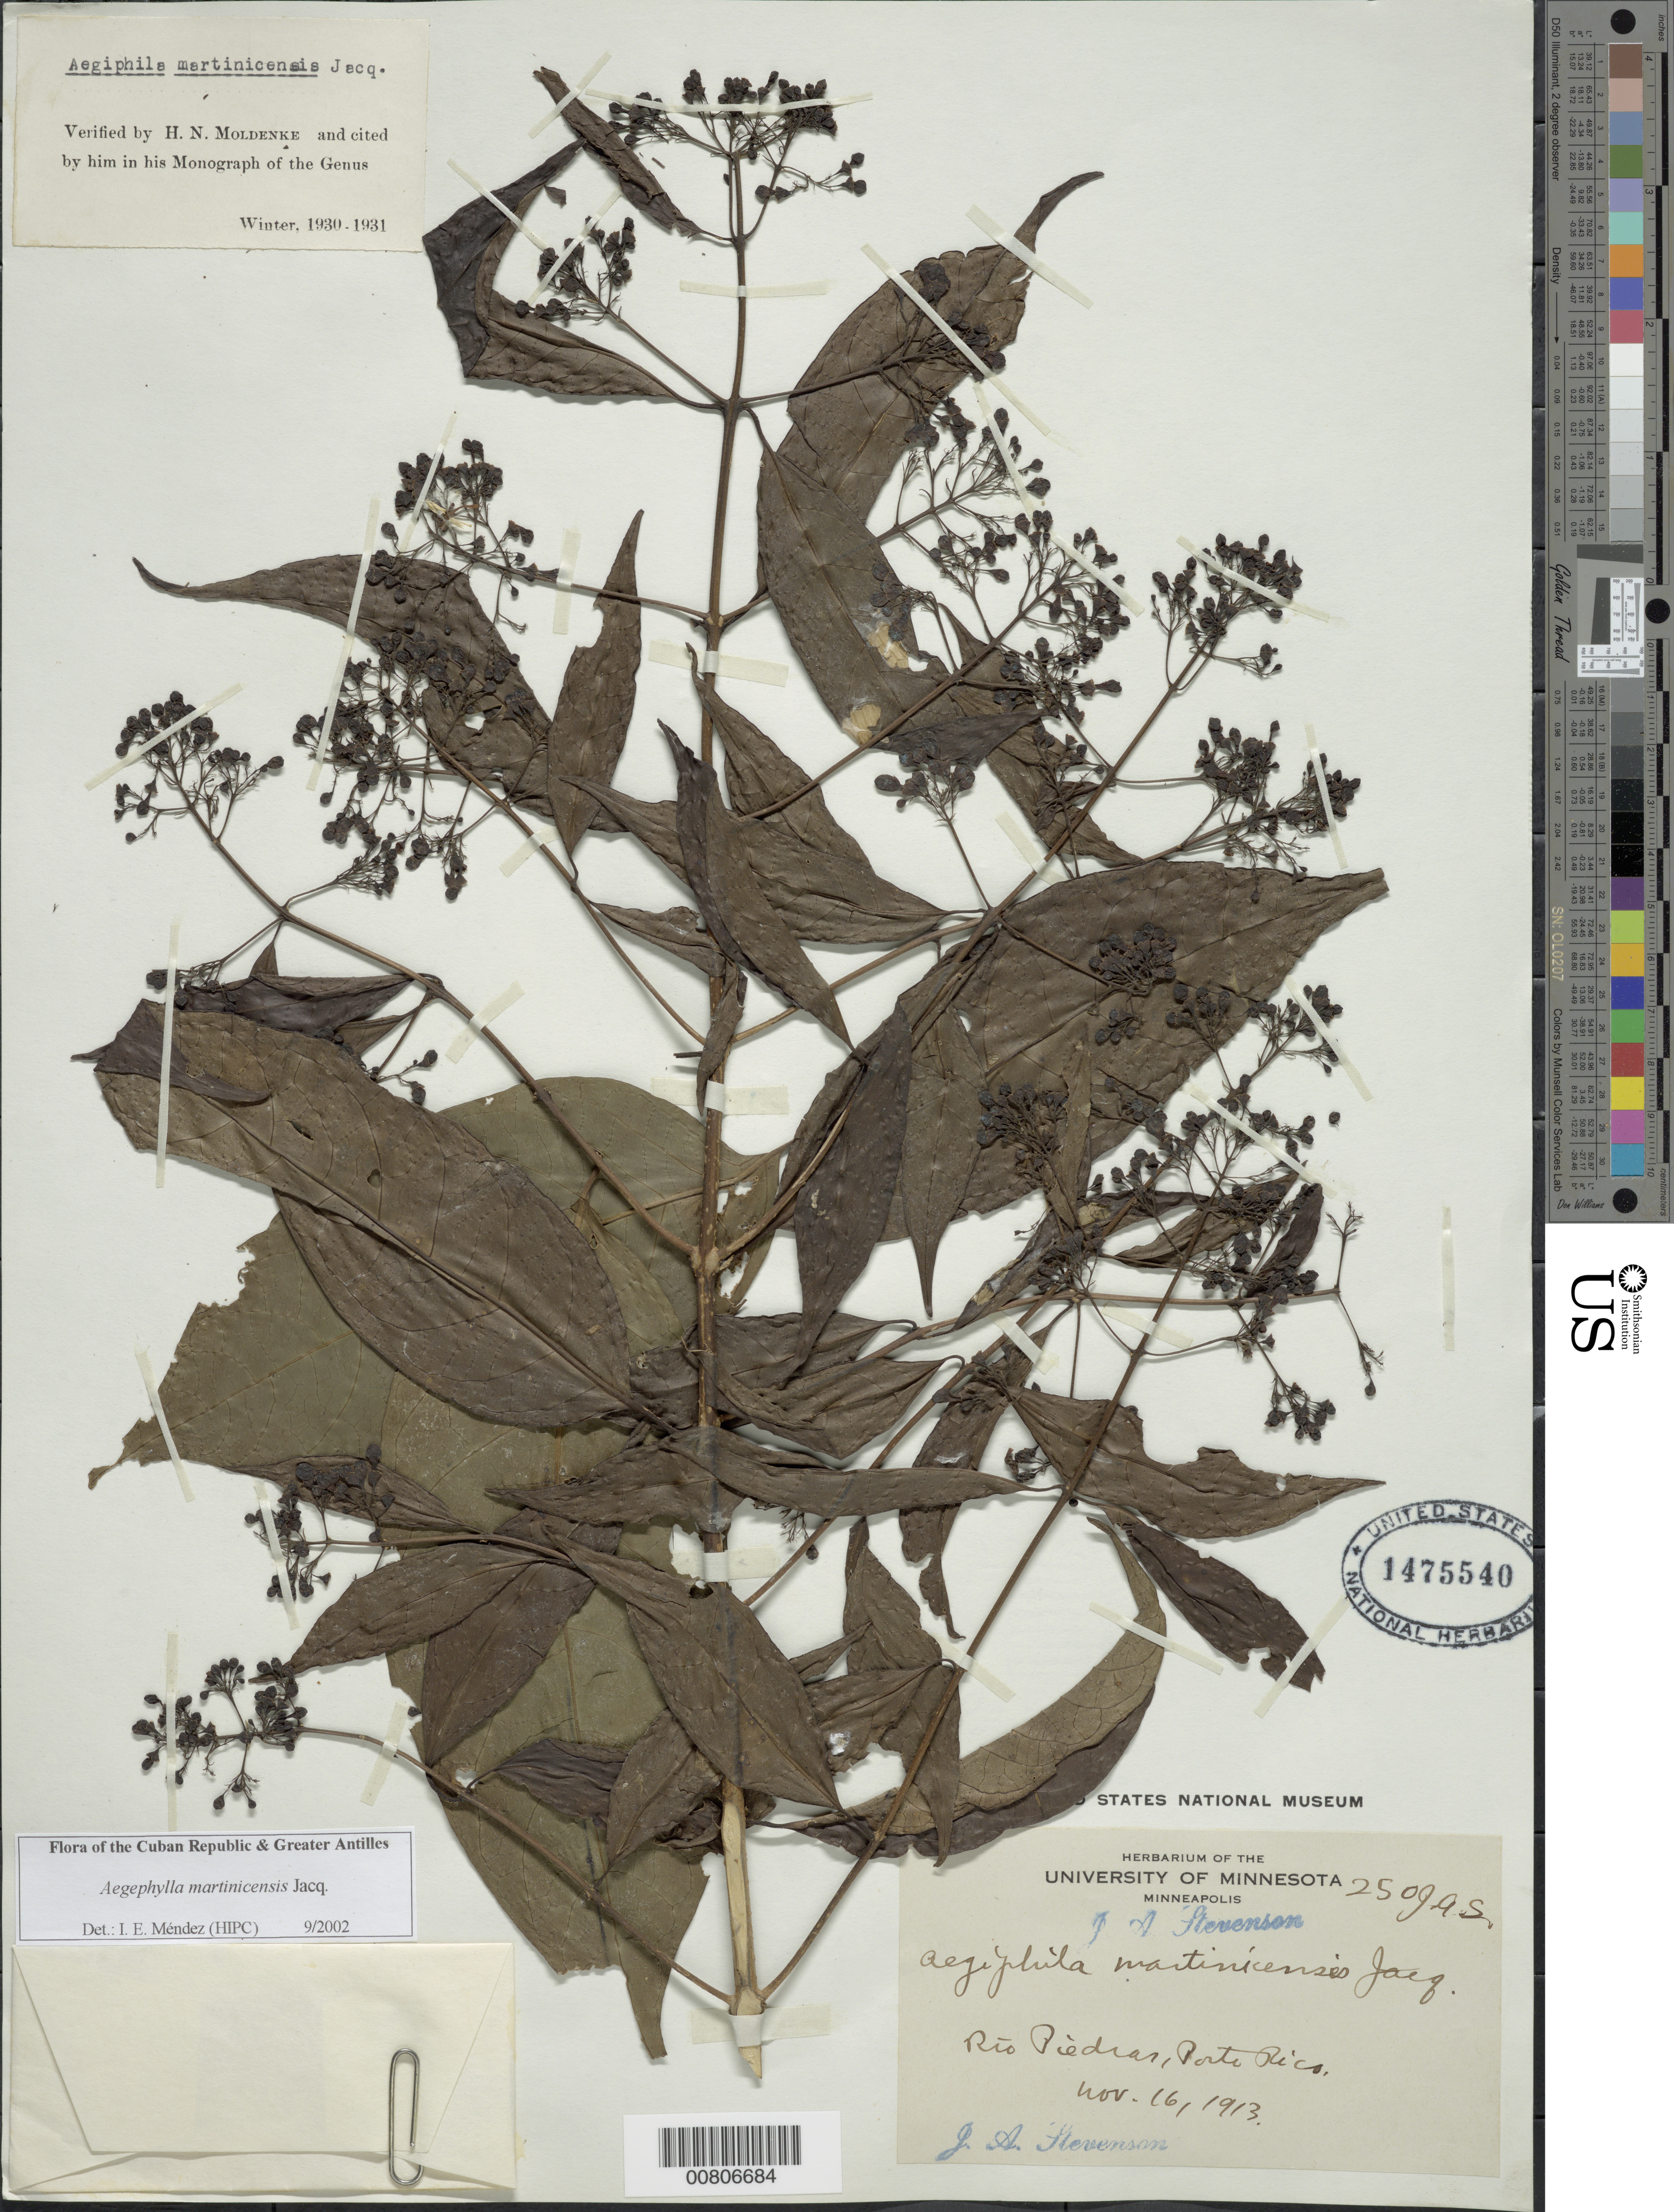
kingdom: Plantae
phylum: Tracheophyta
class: Magnoliopsida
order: Lamiales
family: Lamiaceae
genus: Aegiphila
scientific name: Aegiphila martinicensis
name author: Jacq.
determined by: Méndez, Isidro E., (HIPC)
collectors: J. Stevenson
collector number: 250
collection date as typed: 16 Nov 1913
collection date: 1913-11-16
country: Puerto Rico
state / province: San Juan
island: Puerto Rico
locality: Río Piedras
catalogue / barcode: US 1475540